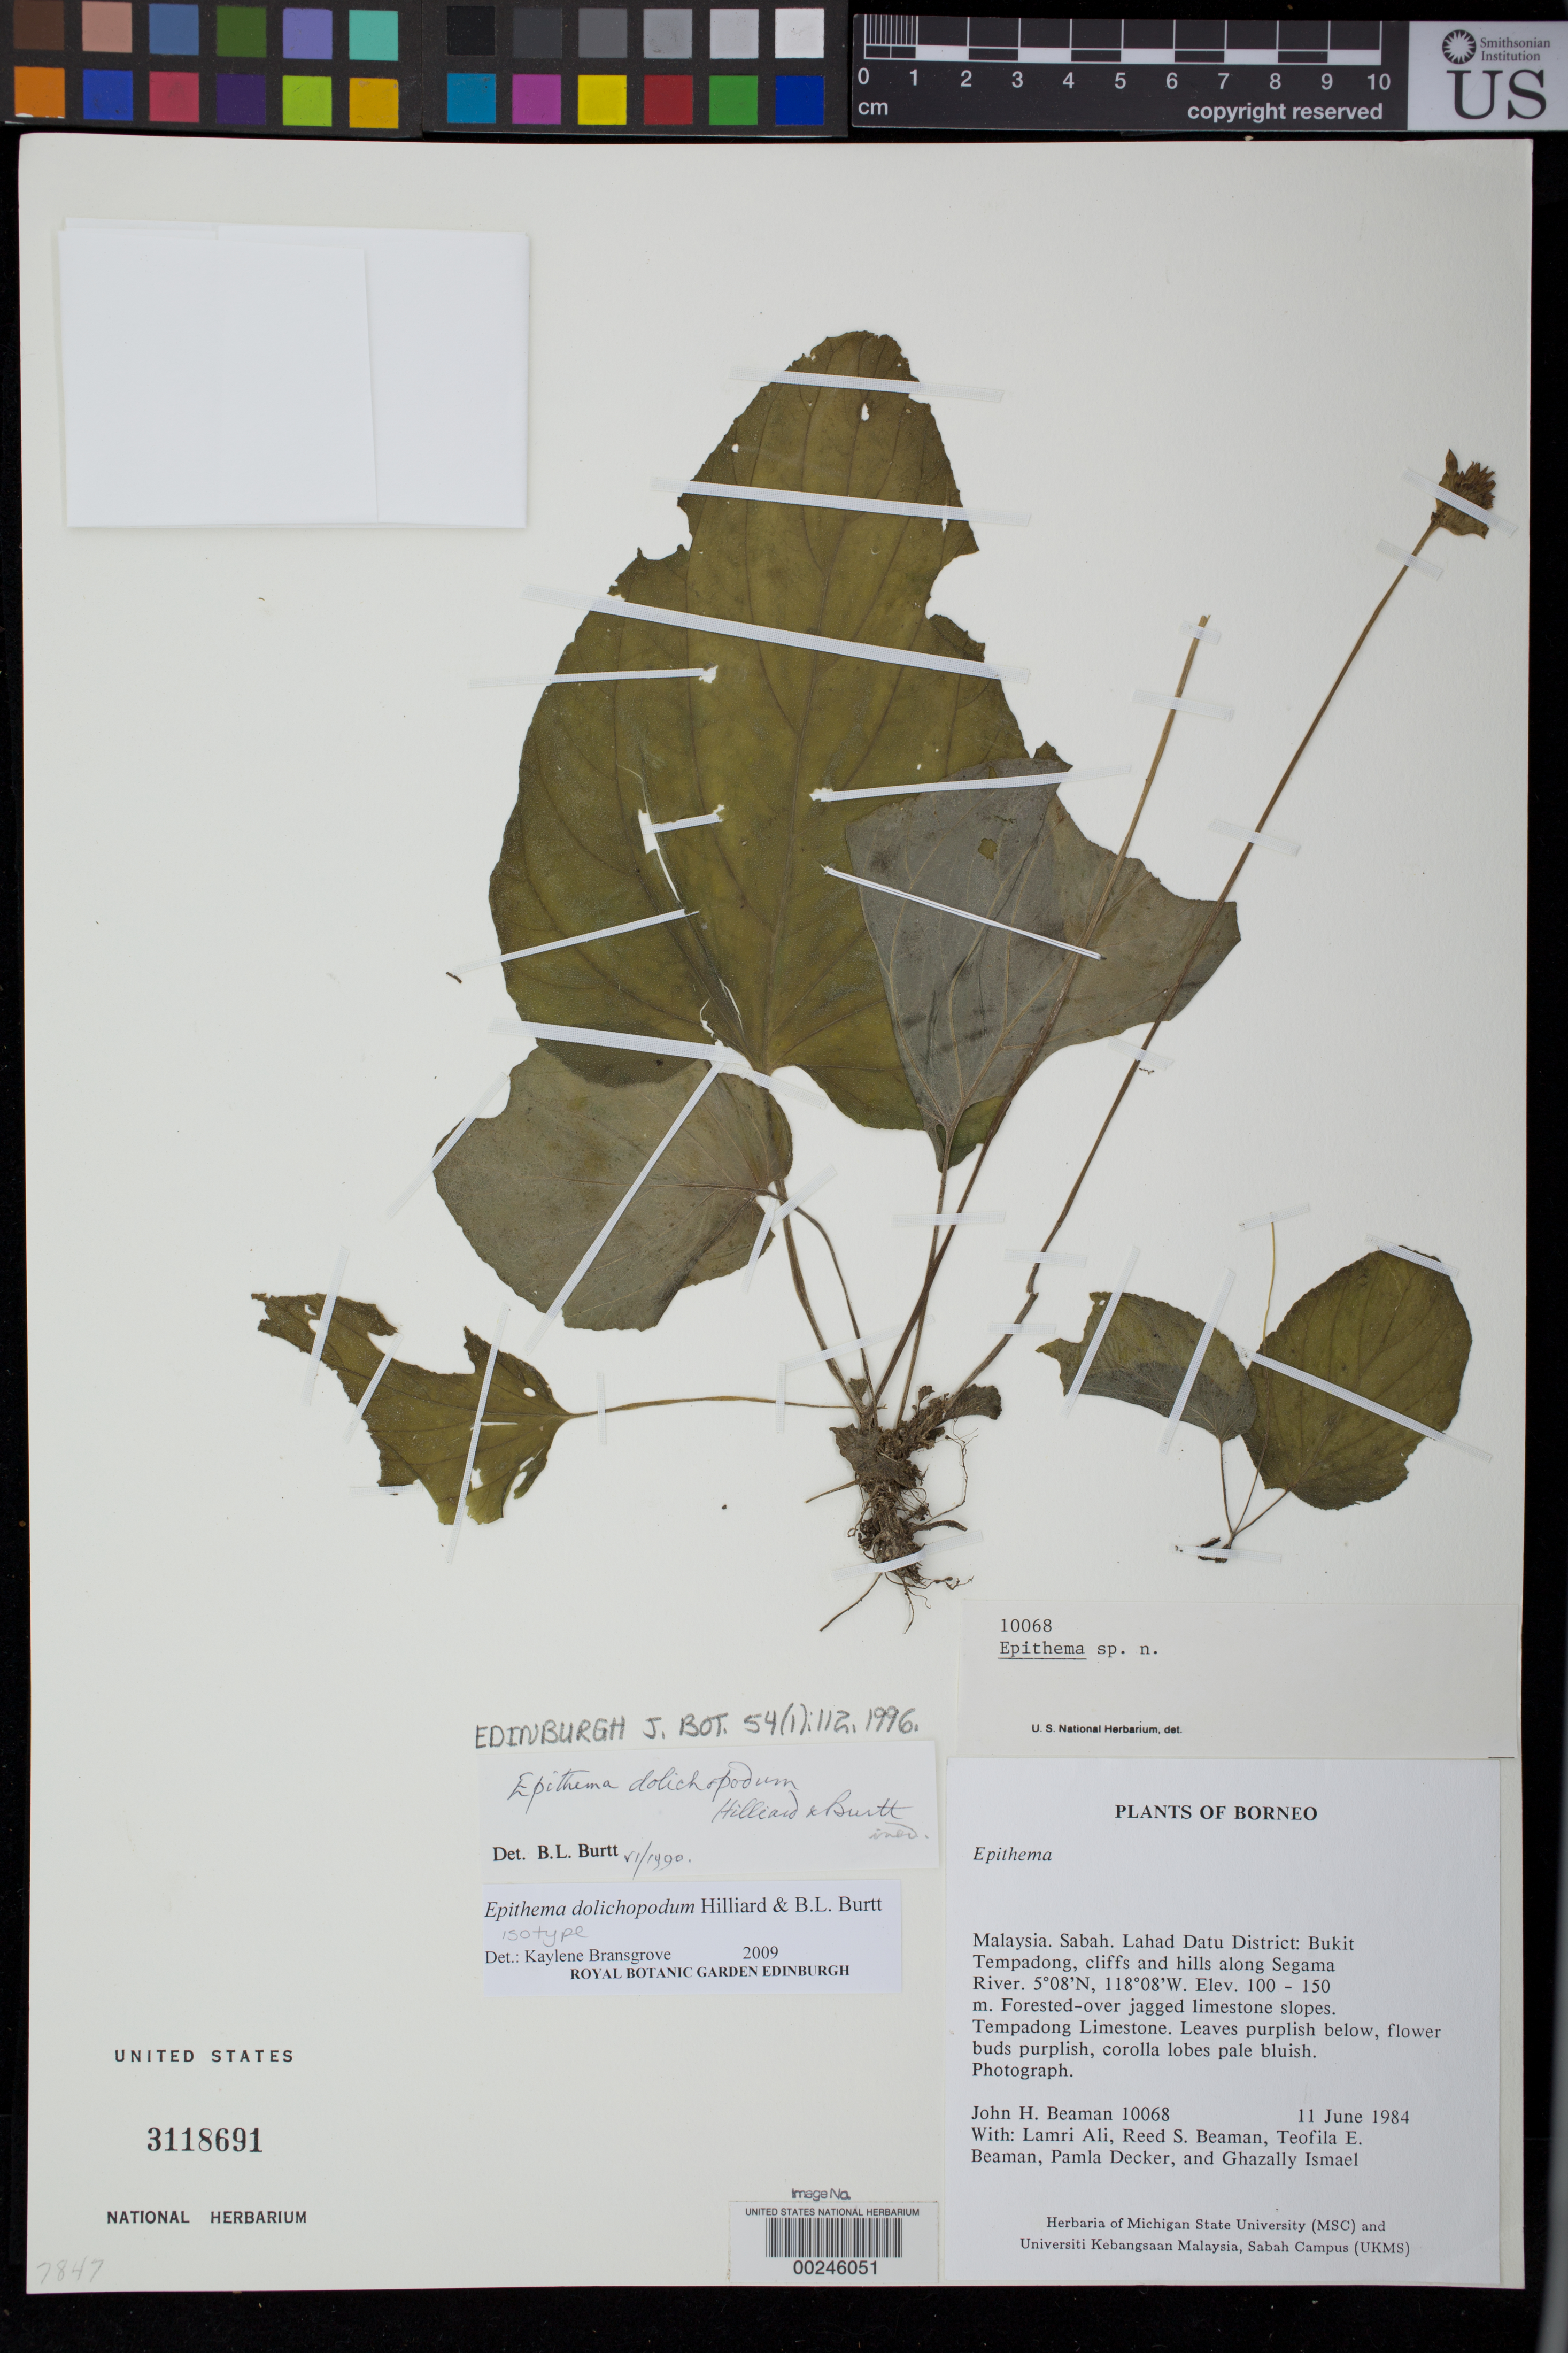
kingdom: Plantae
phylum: Tracheophyta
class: Magnoliopsida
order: Lamiales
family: Gesneriaceae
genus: Epithema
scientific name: Epithema dolichopodum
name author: Hilliard & B.L. Burtt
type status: Isotype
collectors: J. H. Beaman, L. Ali, R. S. Beaman, T. E. Beaman, P. Decker & G. Ismael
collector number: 10068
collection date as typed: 11 Jun 1984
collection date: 1984-06-11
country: Malaysia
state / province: Sabah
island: Borneo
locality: Lahad Datu Dist, Bukit Tempadong, cliffs and Hills along Segama River.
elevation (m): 100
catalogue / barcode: US 3118691